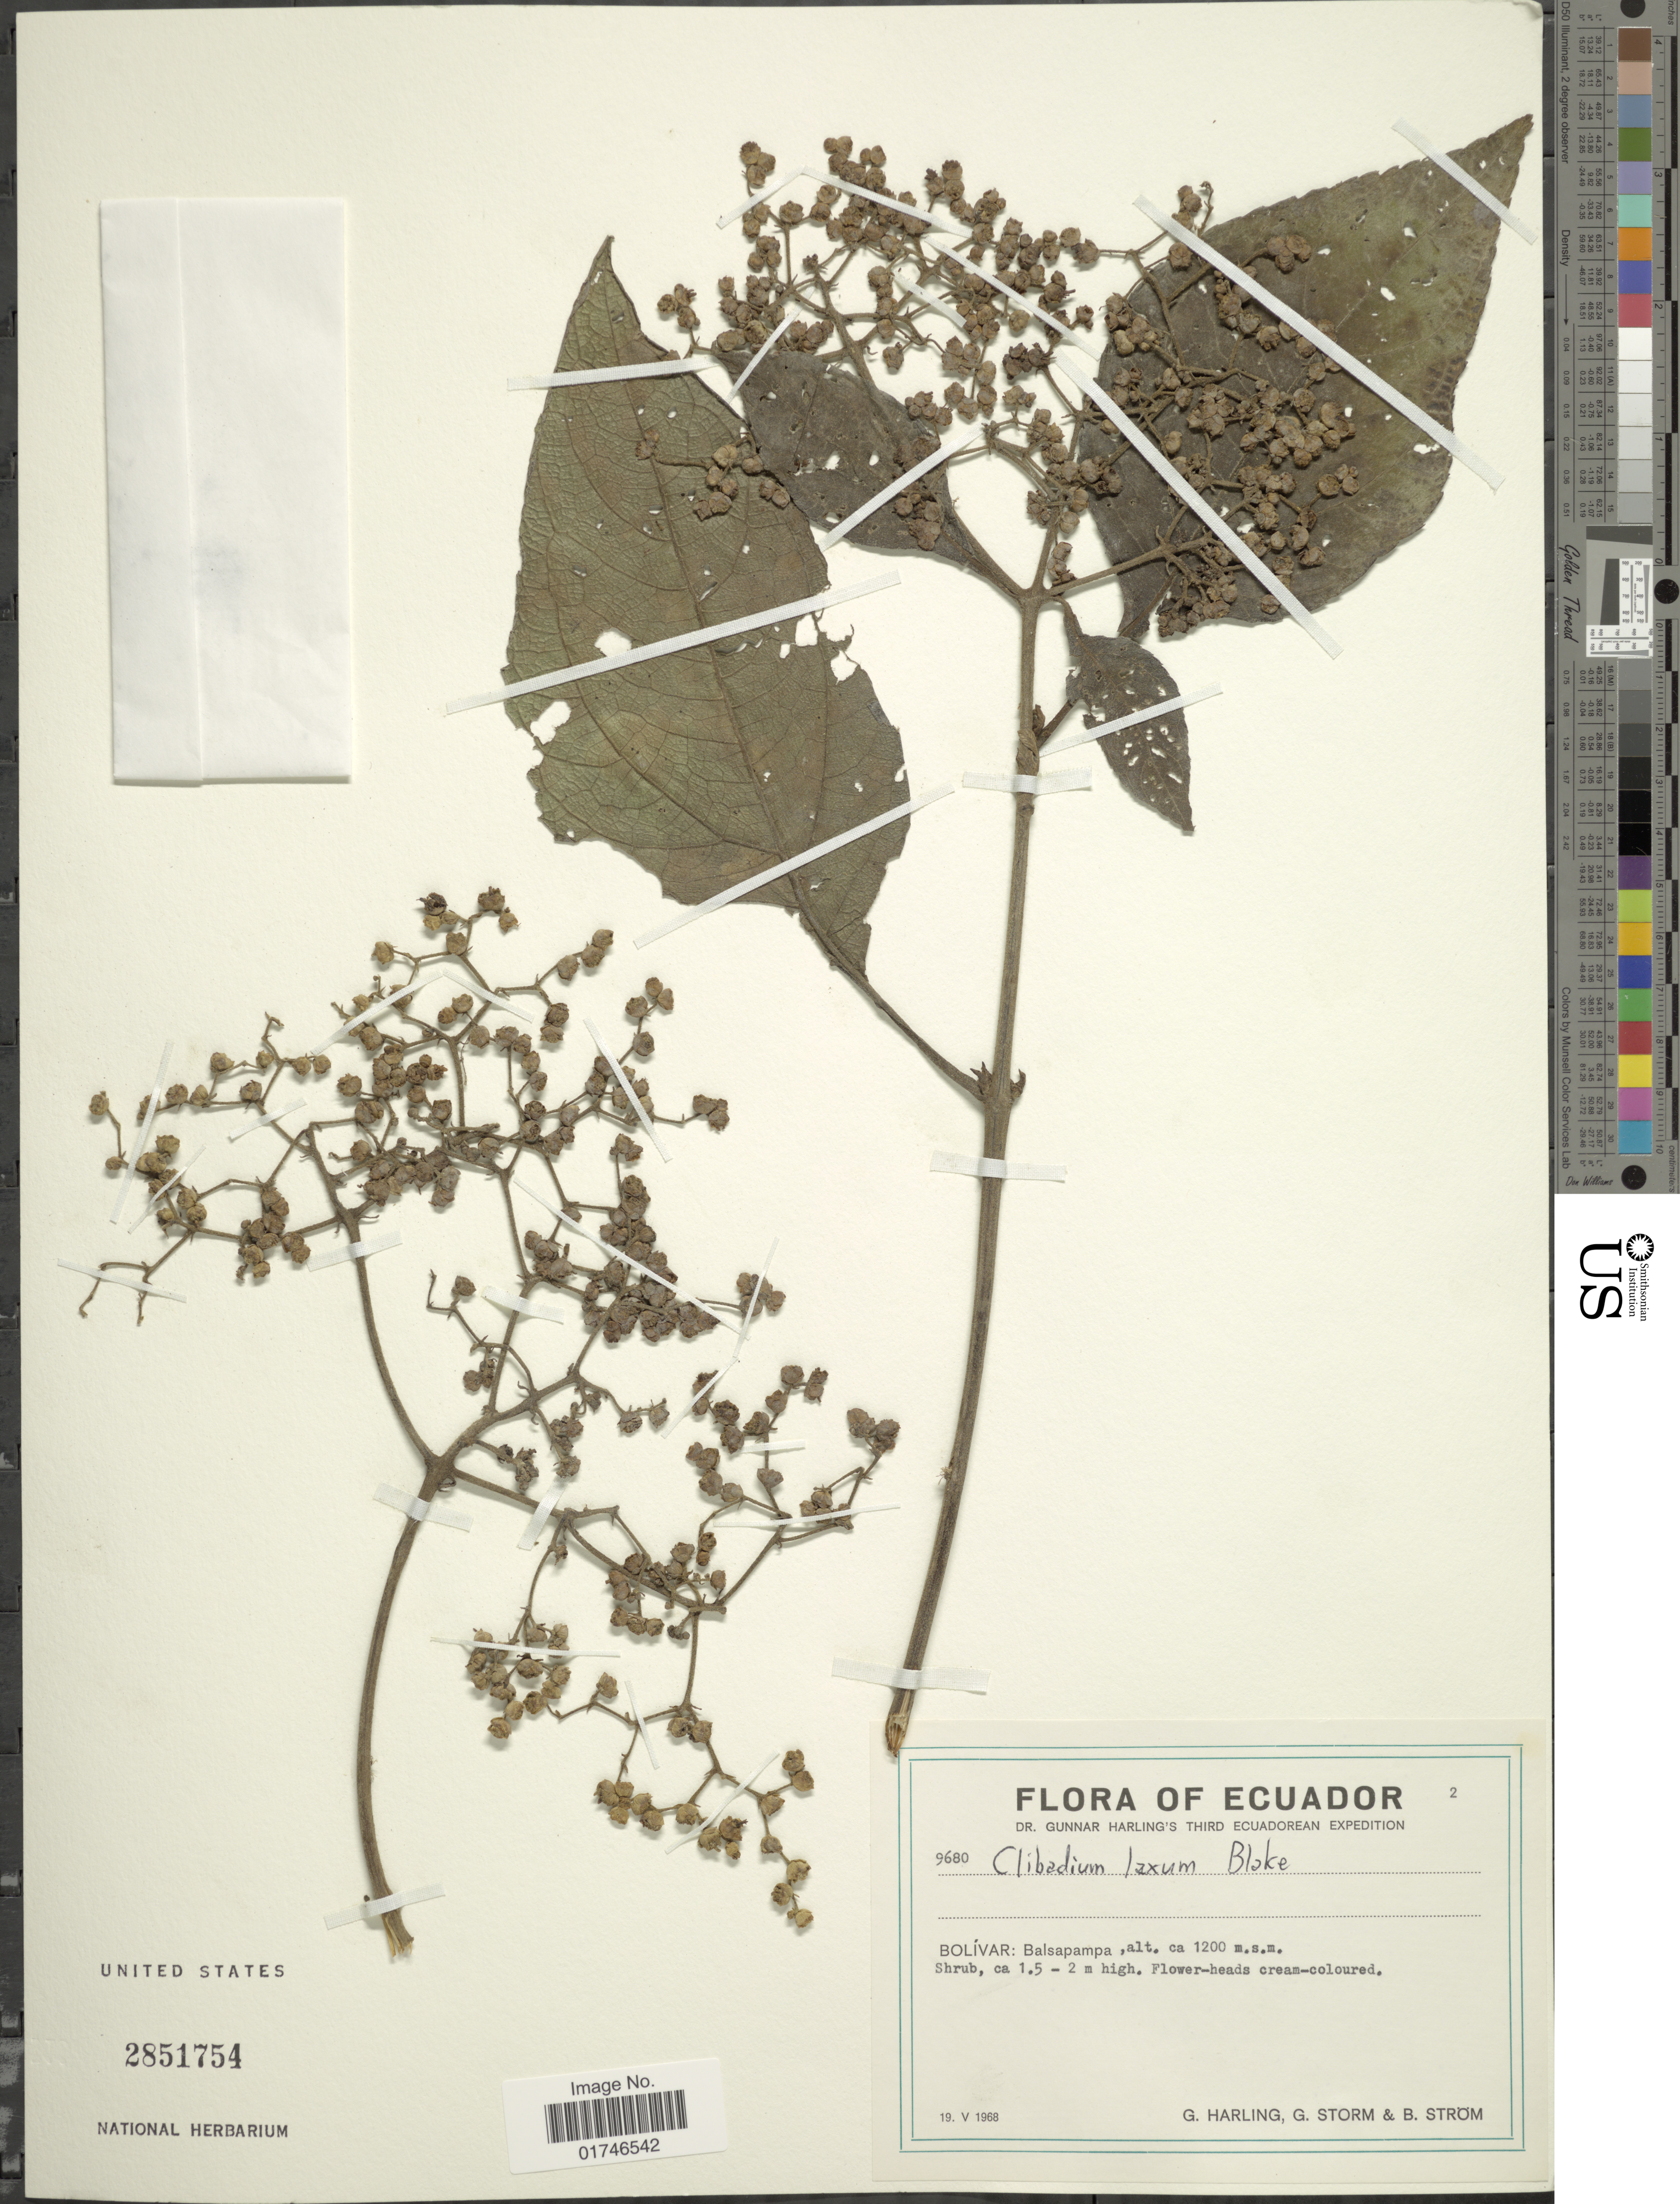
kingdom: Plantae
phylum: Tracheophyta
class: Magnoliopsida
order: Asterales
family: Asteraceae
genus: Clibadium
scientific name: Clibadium laxum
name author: S.F. Blake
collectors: G. Harling, G. Storm & B. Ström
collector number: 9680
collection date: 1968-05-19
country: Ecuador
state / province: Bolívar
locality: Bolivar: Balsapampa.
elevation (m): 1200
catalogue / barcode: US 2851754